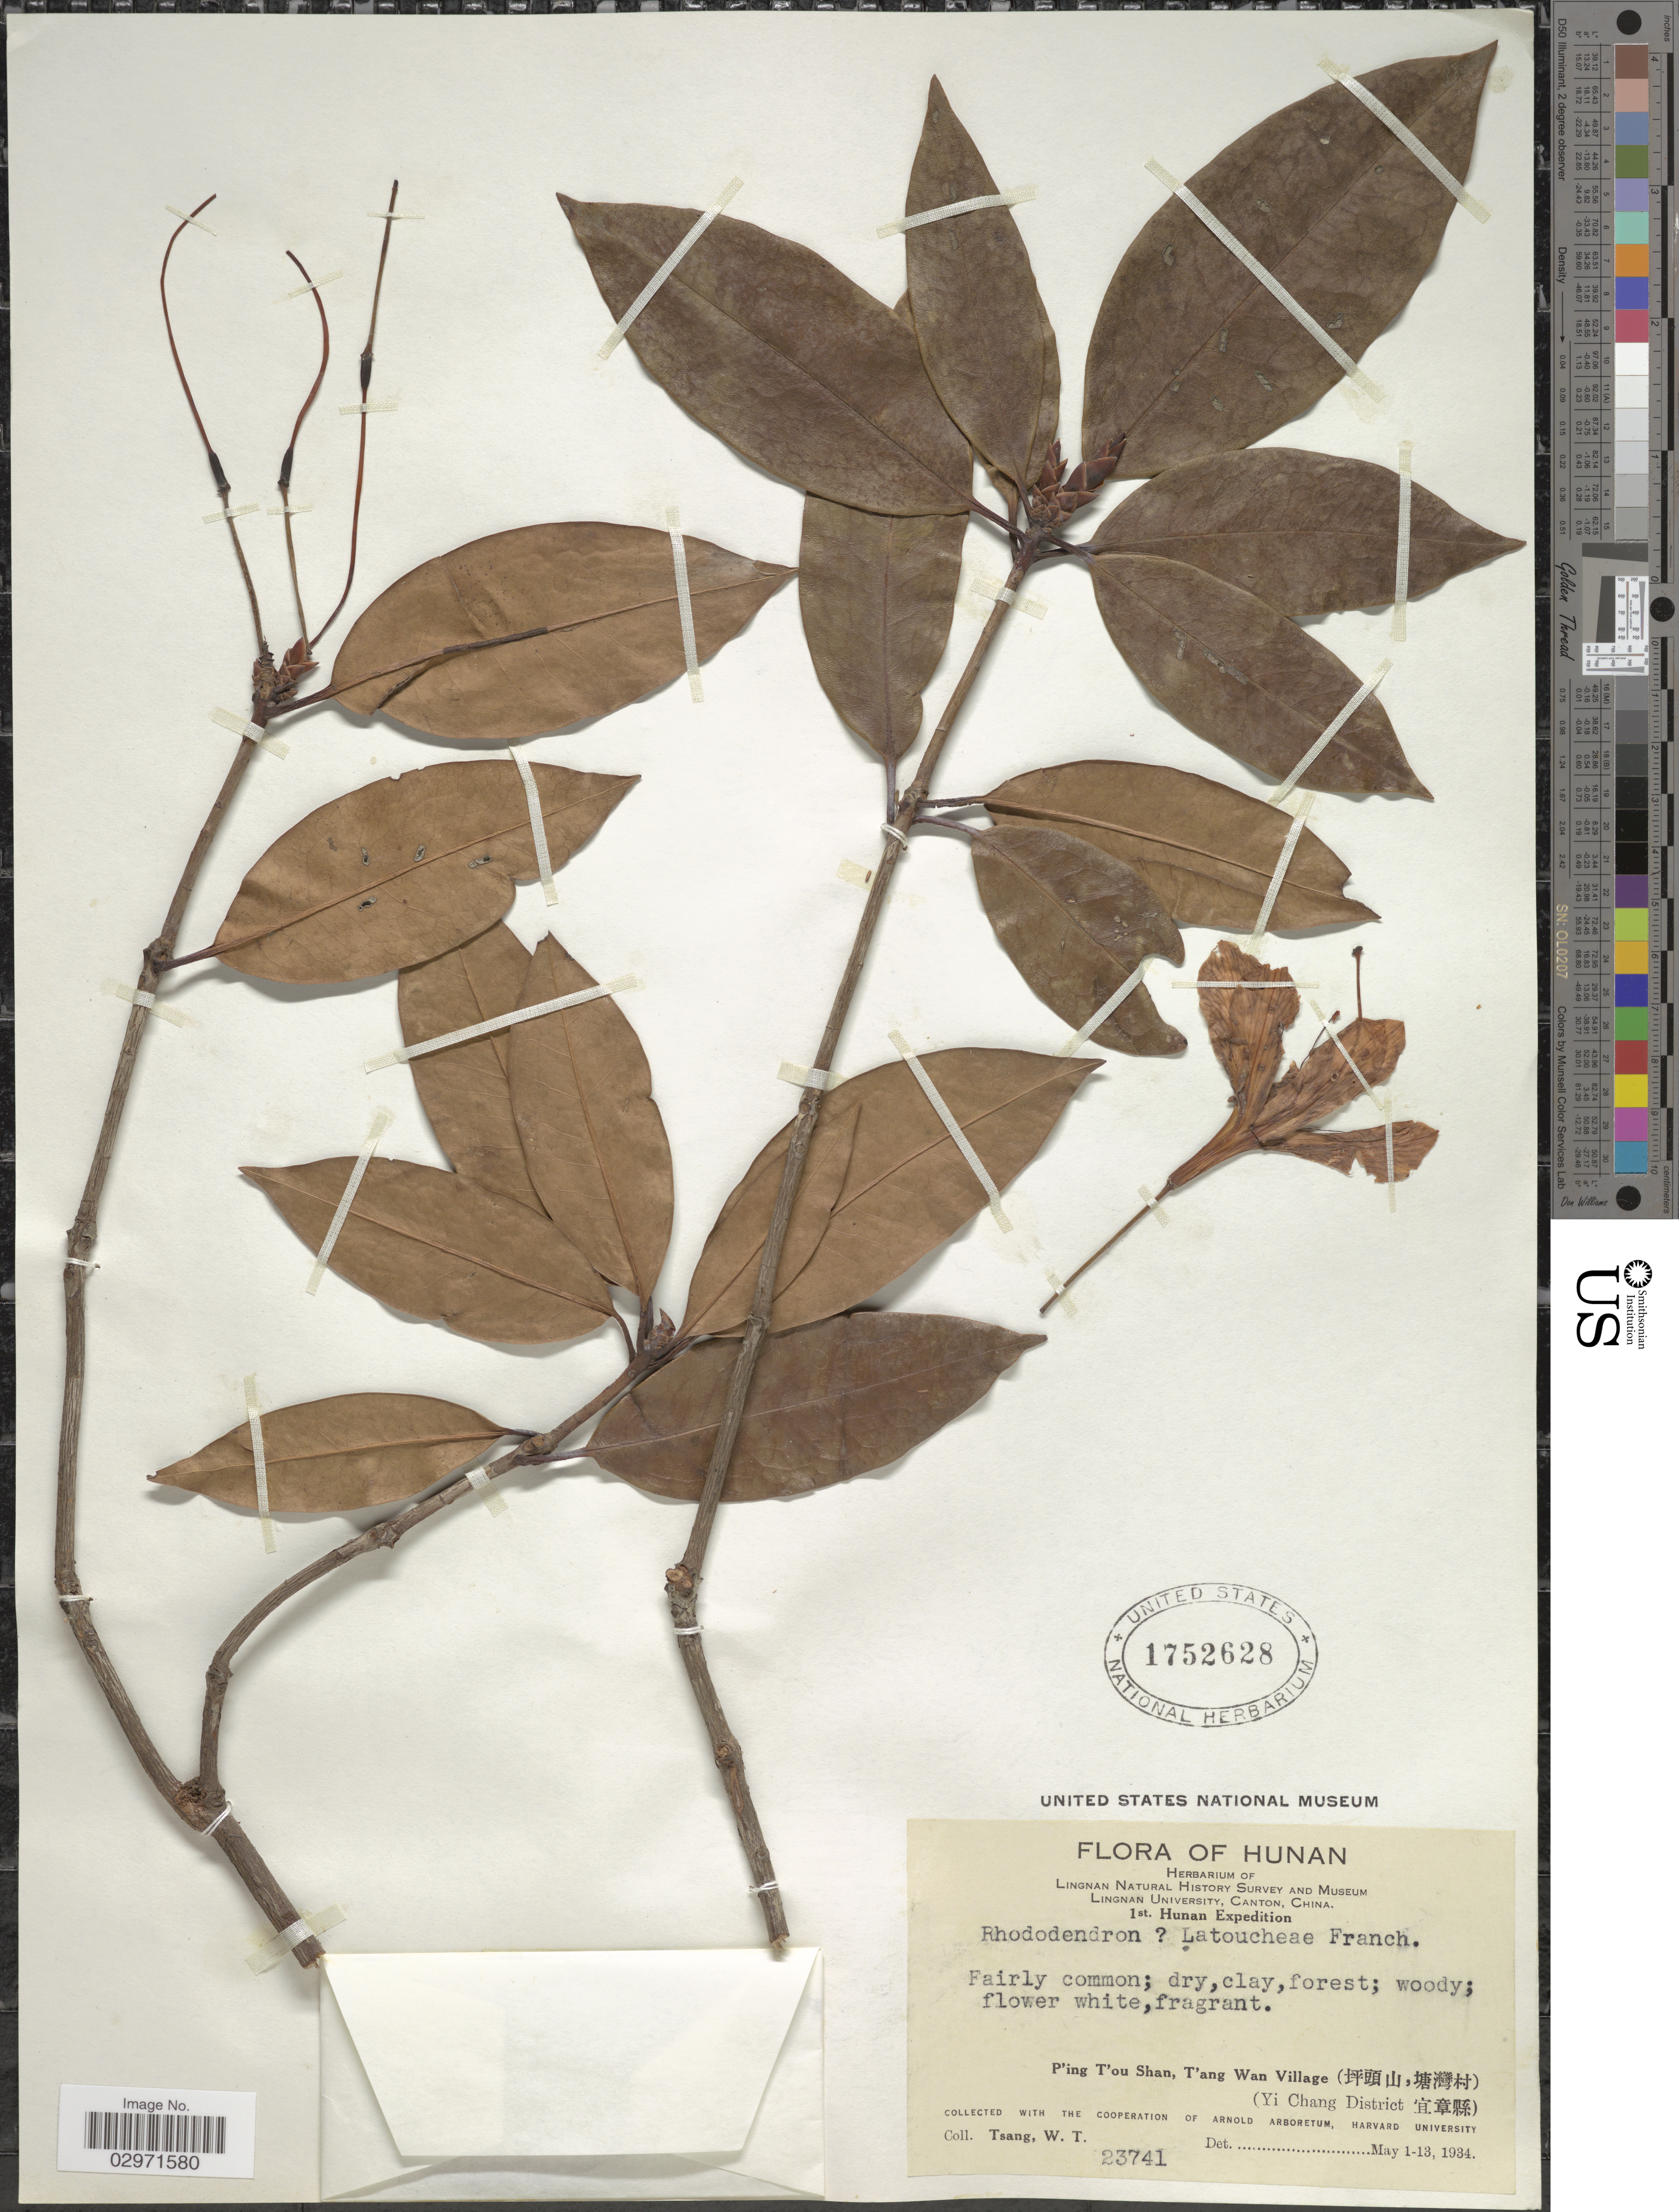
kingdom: Plantae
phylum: Tracheophyta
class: Magnoliopsida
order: Ericales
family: Ericaceae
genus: Rhododendron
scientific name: Rhododendron latoucheae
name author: Franch.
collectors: W. T. Tsang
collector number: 23741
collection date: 1934-05-01/1934-05-13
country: China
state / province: Hunan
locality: P'ing T'ou Shan, T'ang Wan Village (X) (Yi Chang District X).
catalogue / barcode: US 1752628